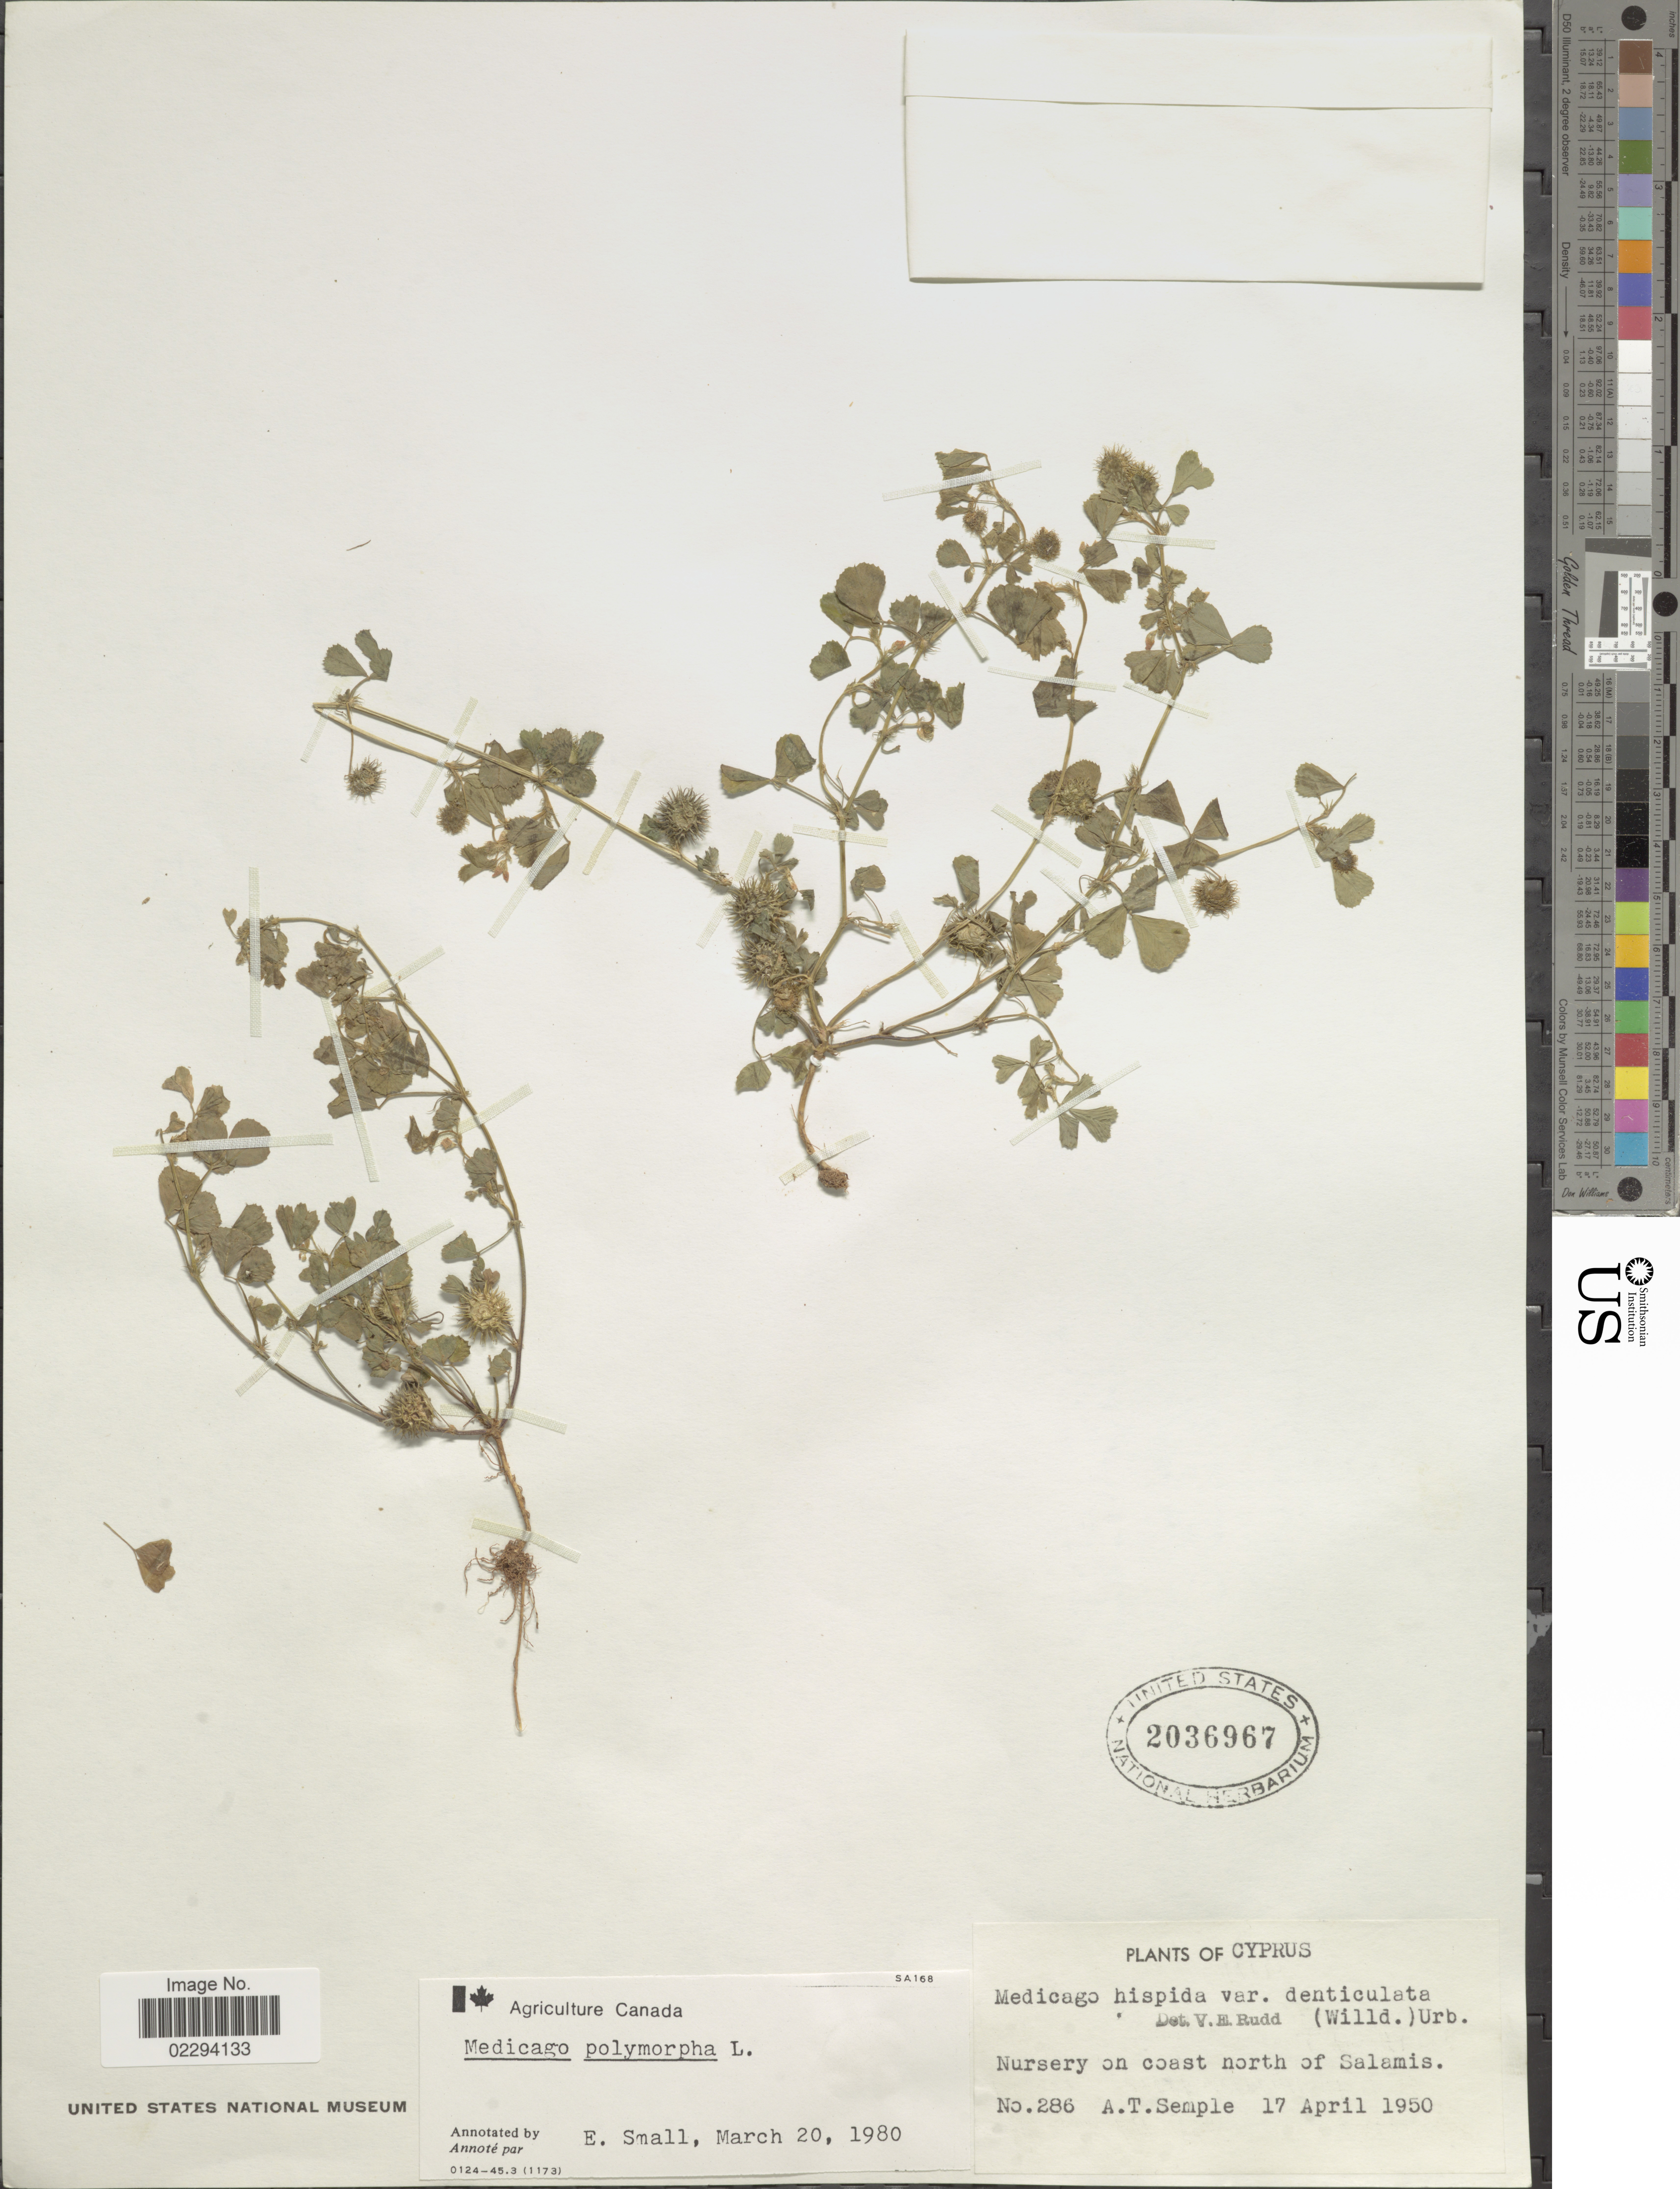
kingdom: Plantae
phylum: Tracheophyta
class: Magnoliopsida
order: Fabales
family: Fabaceae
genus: Medicago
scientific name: Medicago polymorpha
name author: L.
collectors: A. Semple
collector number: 286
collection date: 1950-04-17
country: Cyprus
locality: Nursery on coast north of Salamis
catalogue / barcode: US 2036967